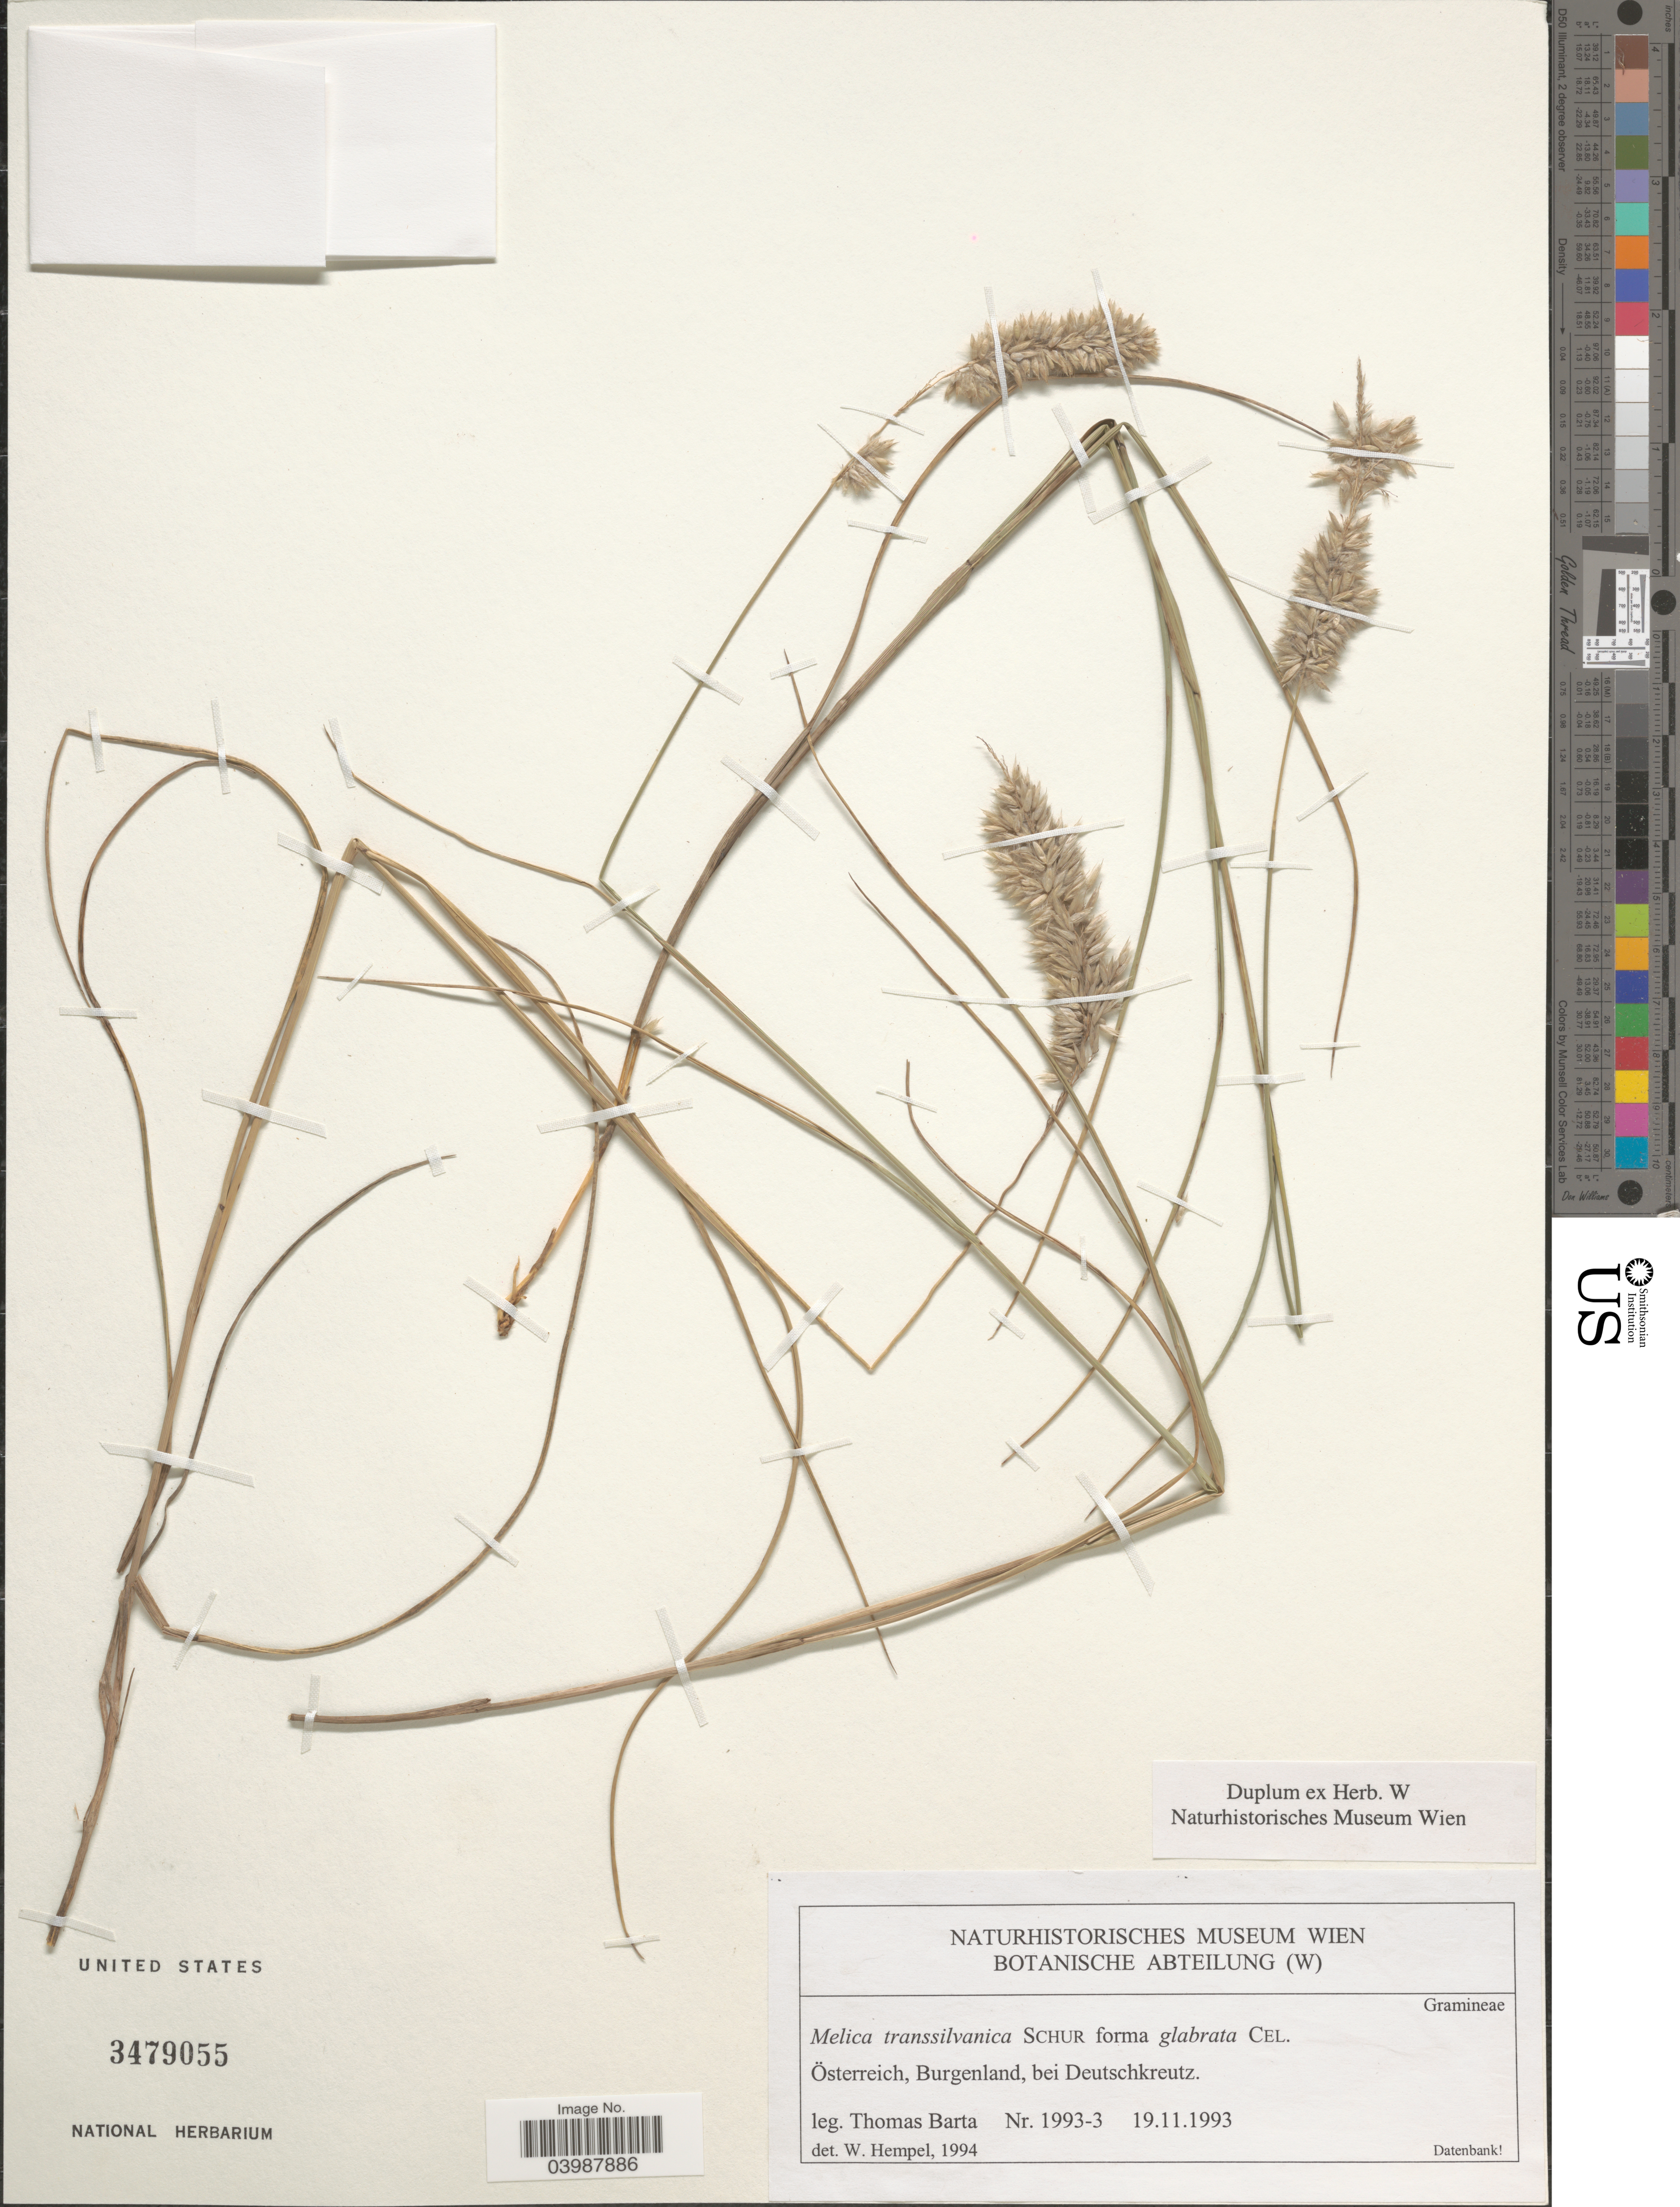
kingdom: Plantae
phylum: Tracheophyta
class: Liliopsida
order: Poales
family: Poaceae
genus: Melica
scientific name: Melica transsilvanica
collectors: T. Barta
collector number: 1993-3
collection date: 1993-11-19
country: Austria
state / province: Burgenland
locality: Österreich, bei Deutschkreutz.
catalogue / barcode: US 3479055